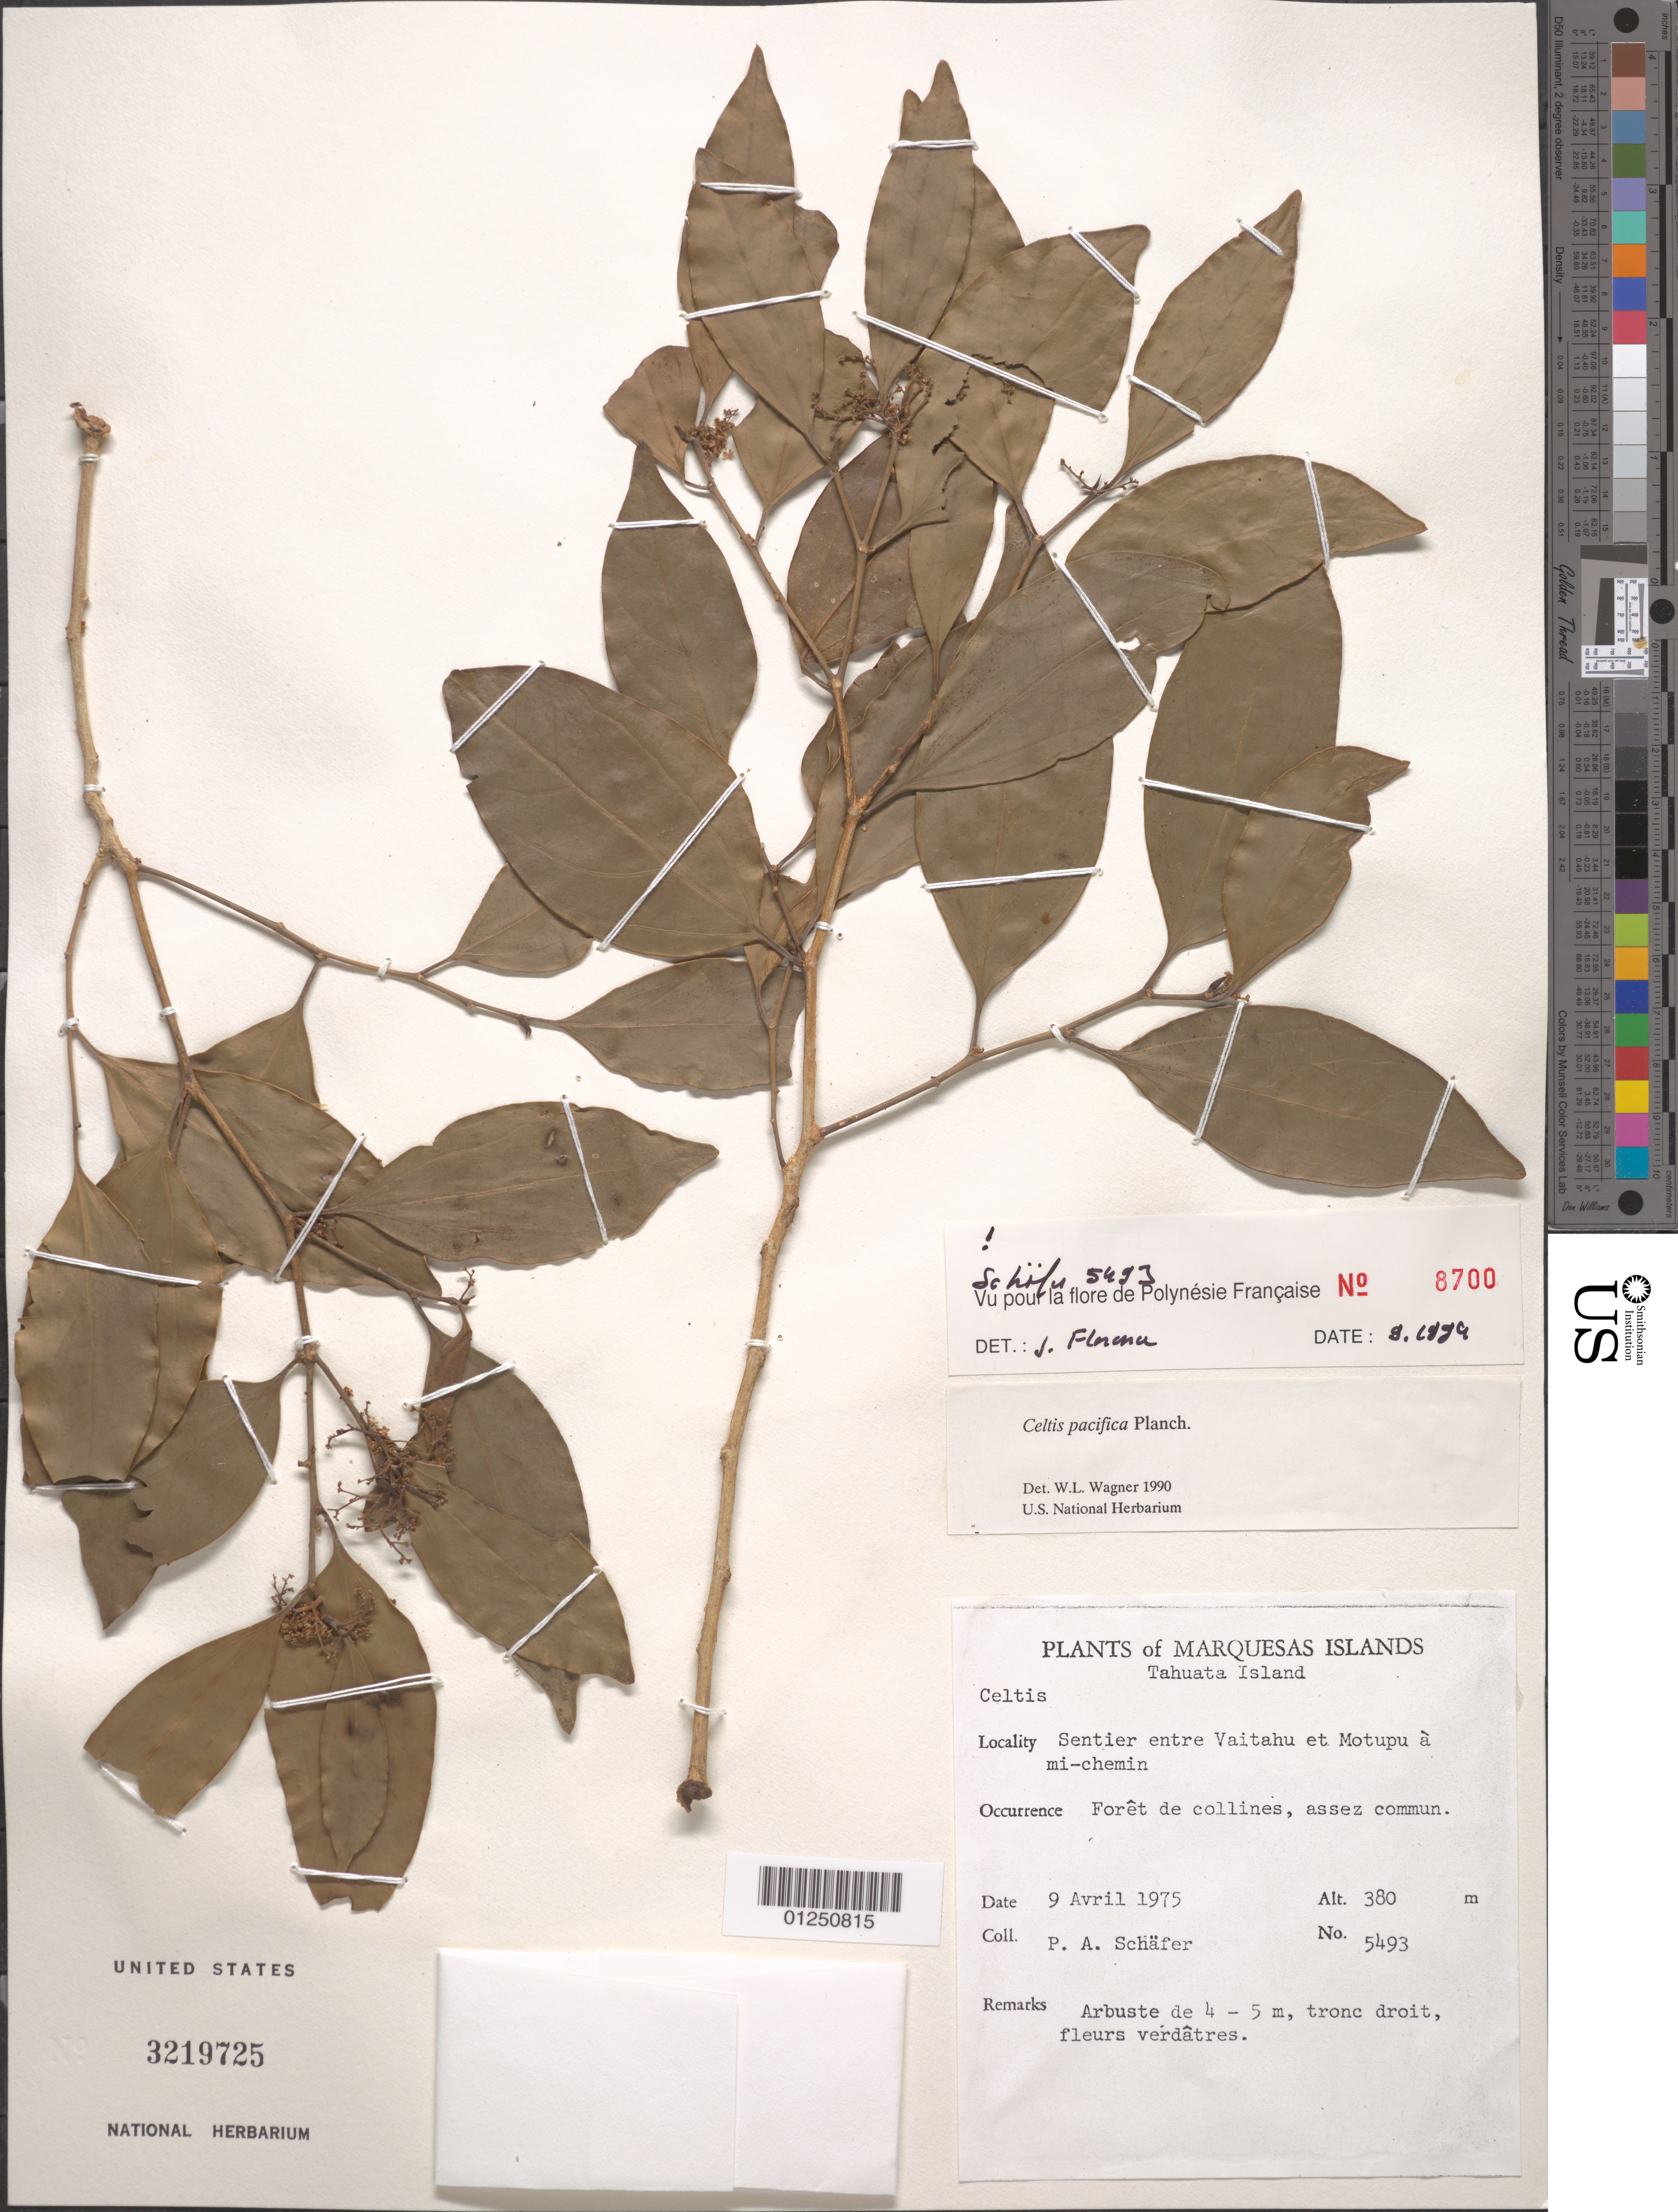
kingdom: Plantae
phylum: Tracheophyta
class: Magnoliopsida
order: Rosales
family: Cannabaceae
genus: Celtis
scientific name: Celtis pacifica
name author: Planch.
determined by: Wagner, W. L., (BOT), Smithsonian Institution - National Museum of Natural History (UNITED STATES)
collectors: P. A. Schäfer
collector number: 5493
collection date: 1975-04-09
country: French Polynesia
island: Tahuata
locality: Sentier entre Vaitahu et Motupu à mi-chemin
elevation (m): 380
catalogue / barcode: US 3219725